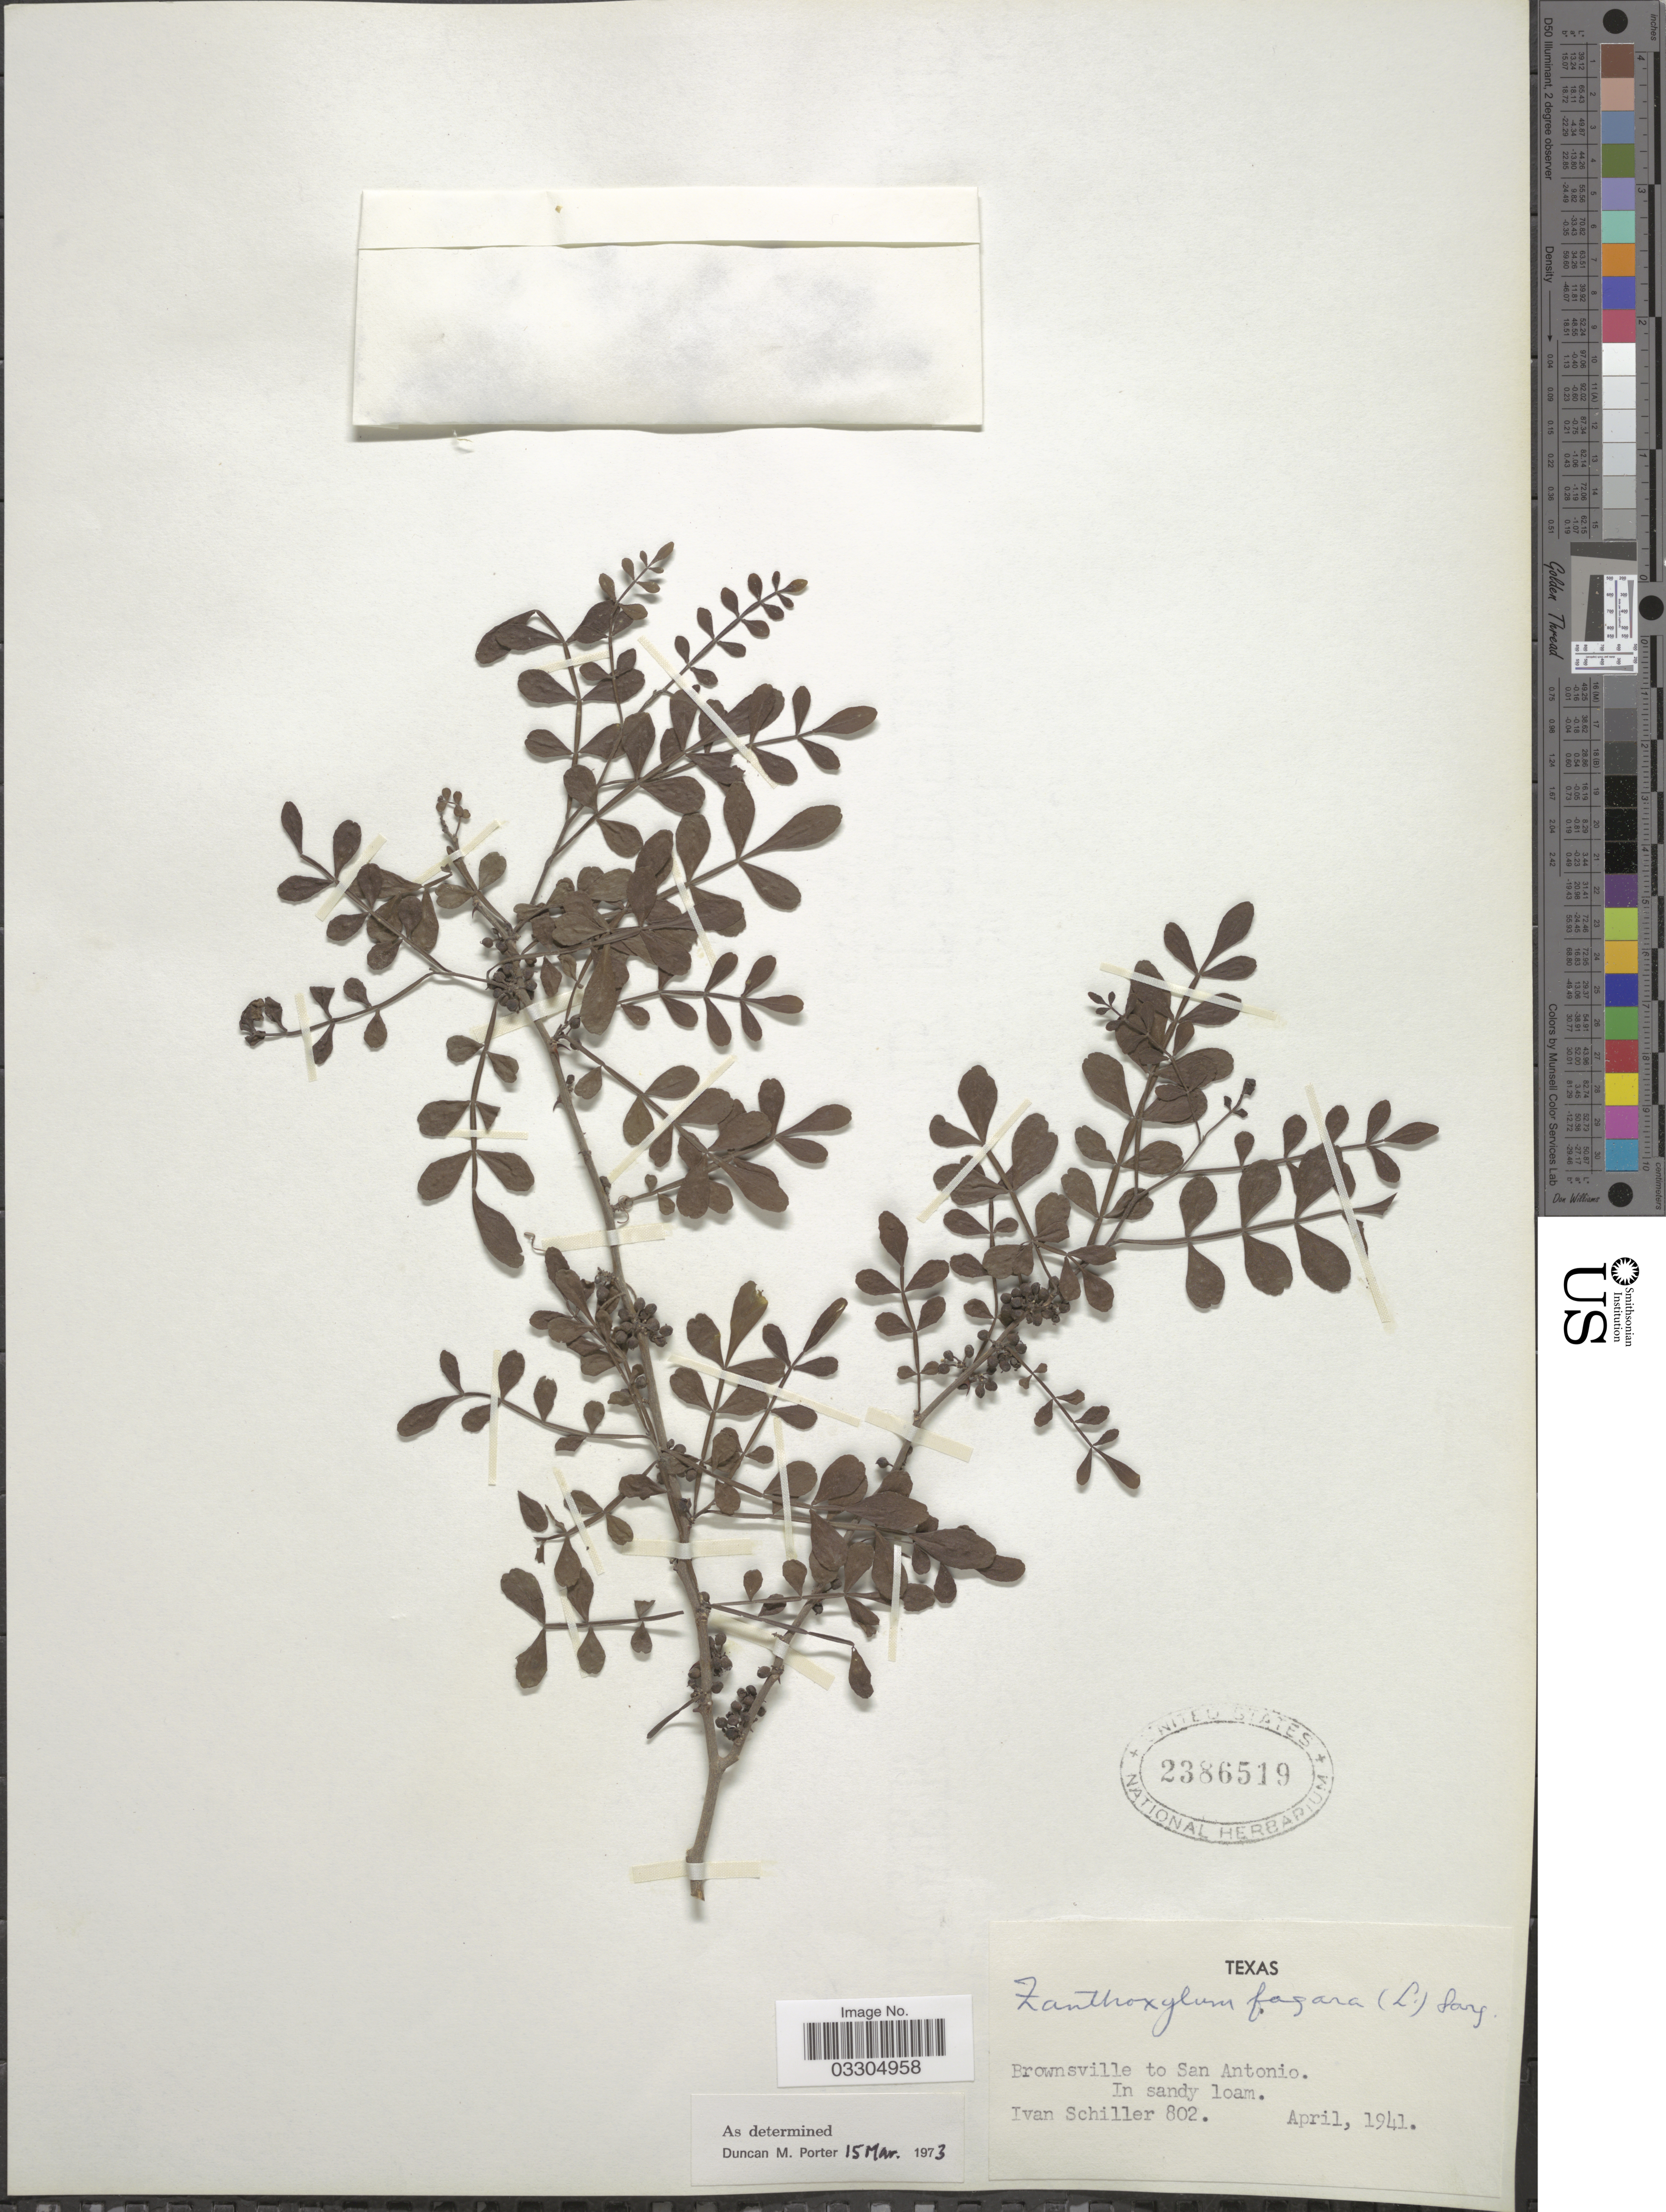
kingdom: Plantae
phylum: Tracheophyta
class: Magnoliopsida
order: Sapindales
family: Rutaceae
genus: Zanthoxylum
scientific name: Zanthoxylum fagara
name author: (L.) Sarg.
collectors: I. Schiller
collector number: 802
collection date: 1941-04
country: United States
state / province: Texas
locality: Brownsville to San Antonio.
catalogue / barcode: US 2386519